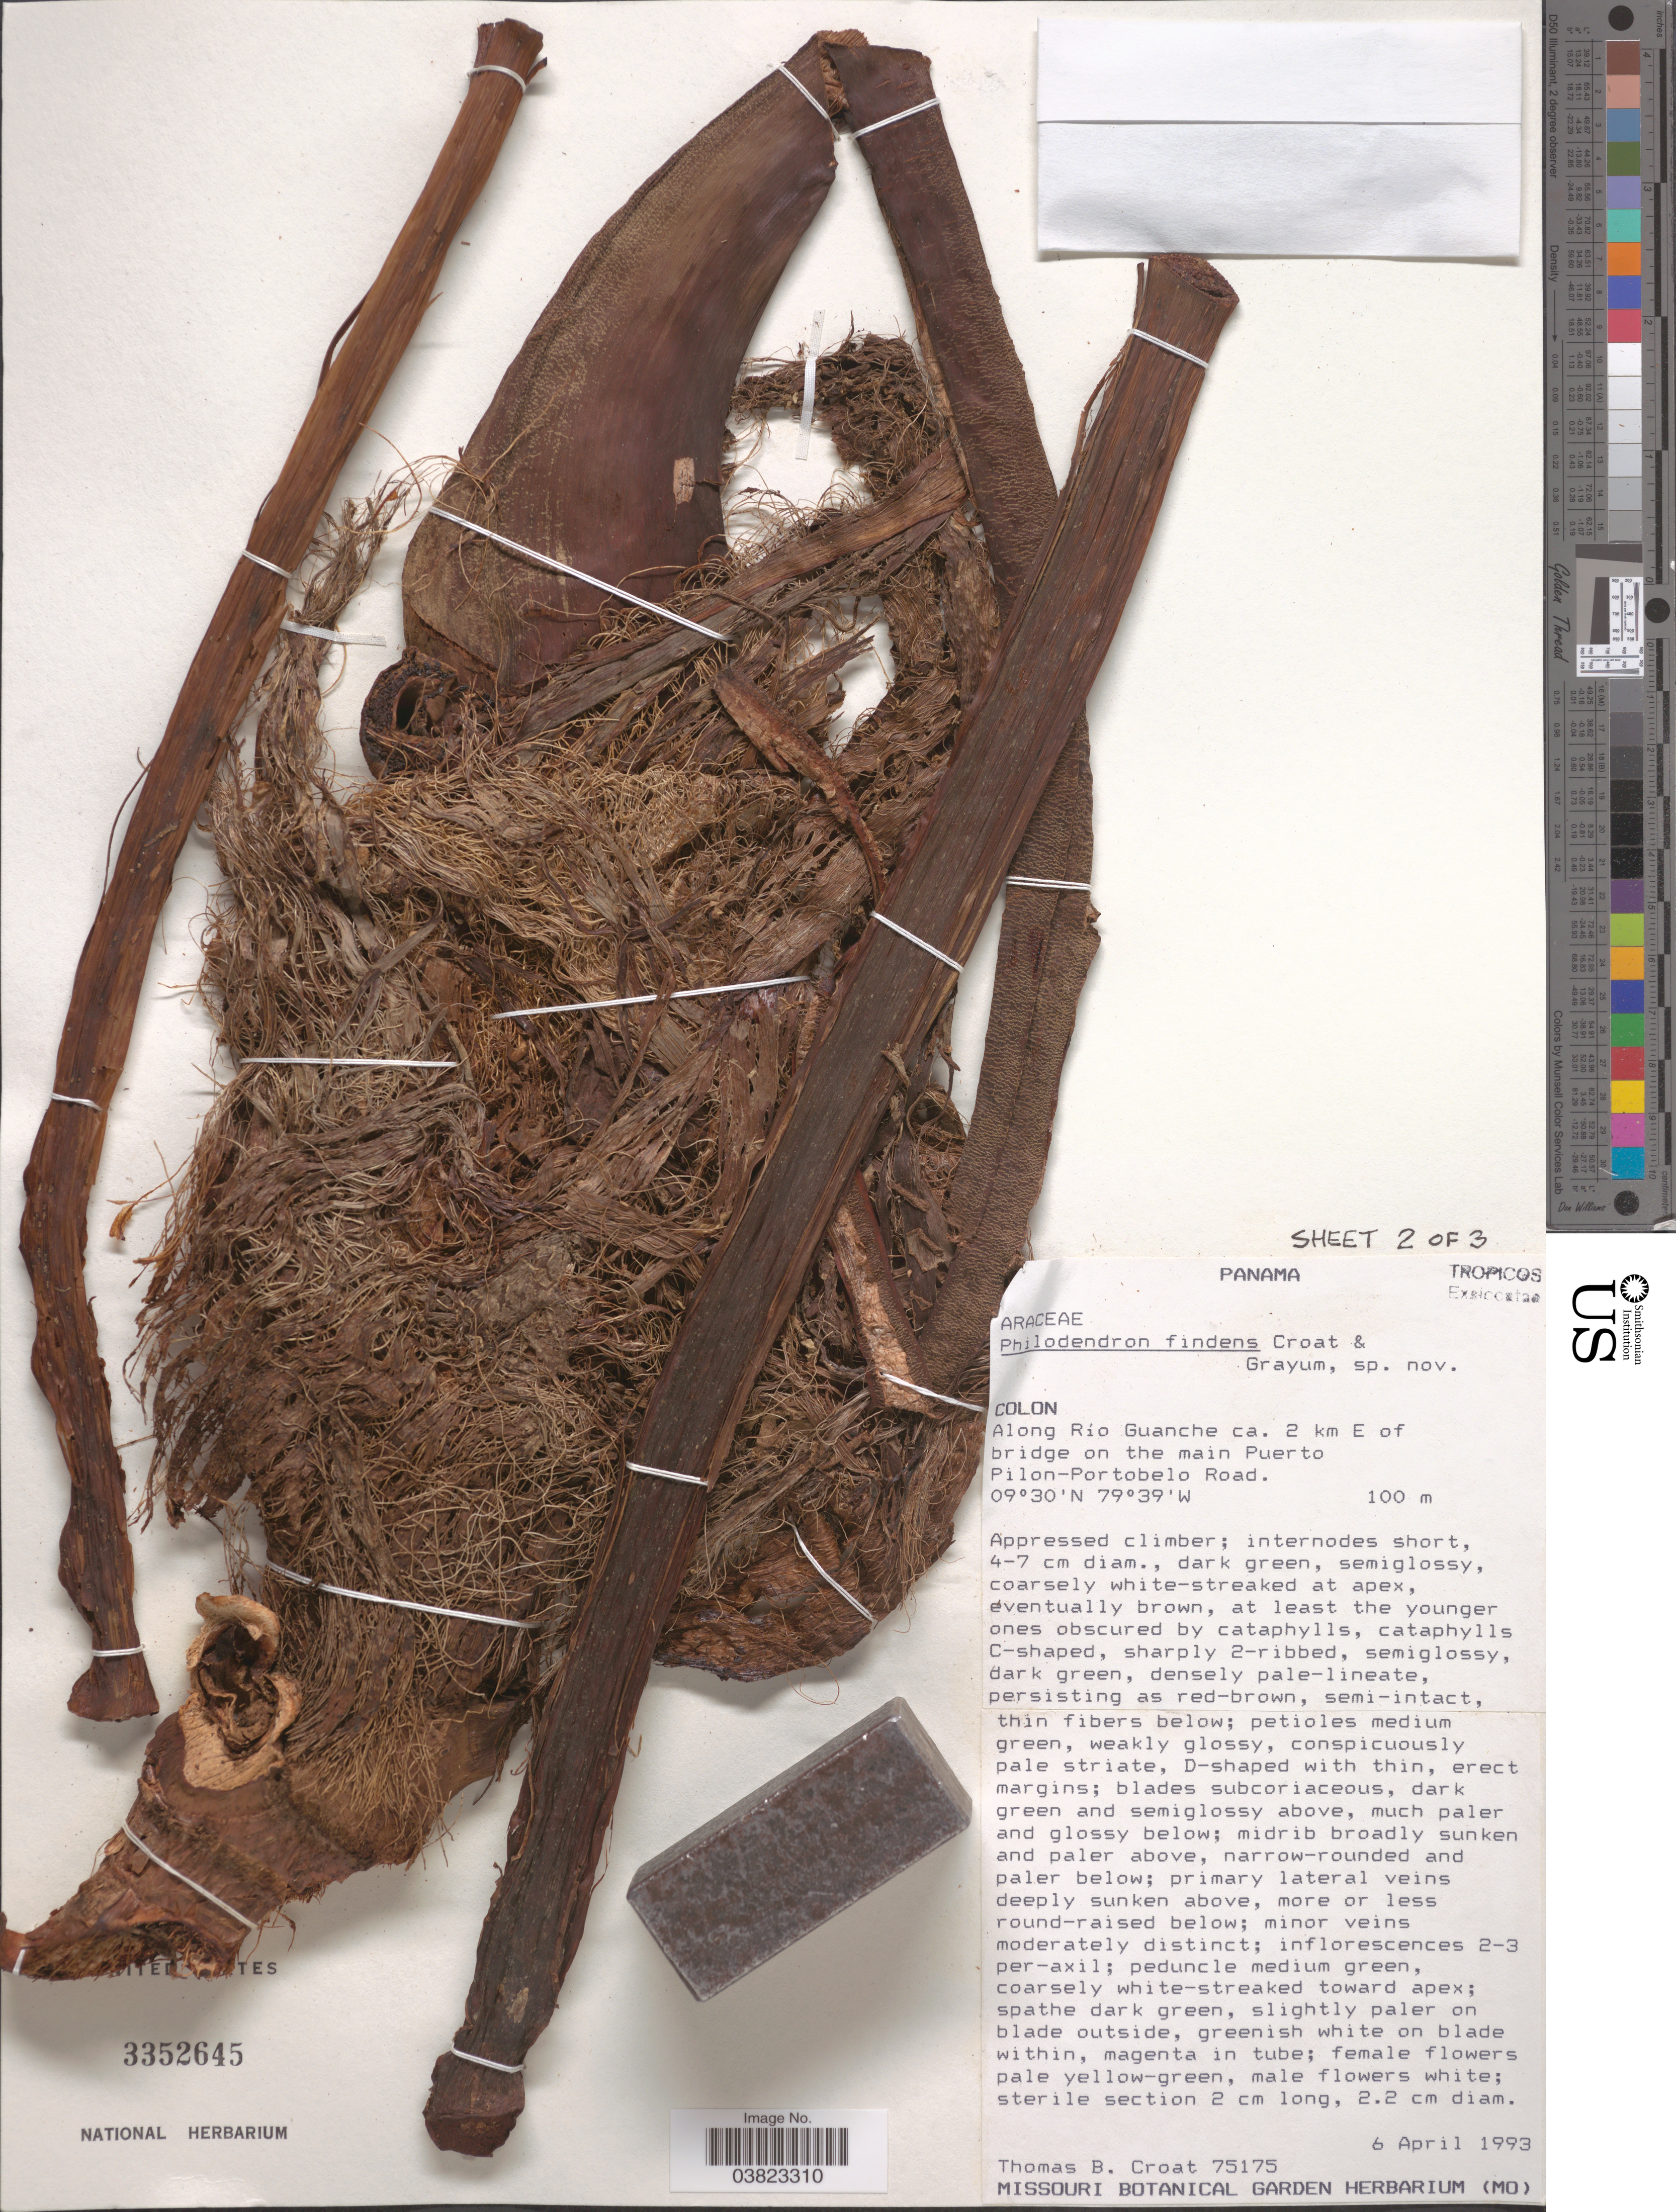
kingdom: Plantae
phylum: Tracheophyta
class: Liliopsida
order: Alismatales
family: Araceae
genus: Philodendron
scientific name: Philodendron findens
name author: Croat & Grayum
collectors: T. B. Croat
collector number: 75175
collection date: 1993-04-06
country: Panama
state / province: Colón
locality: Along Río Guanche ca. 2 km E of bridge on the main Puerto Pilon-Portobelo Road.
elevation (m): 100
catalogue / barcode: US 3352645